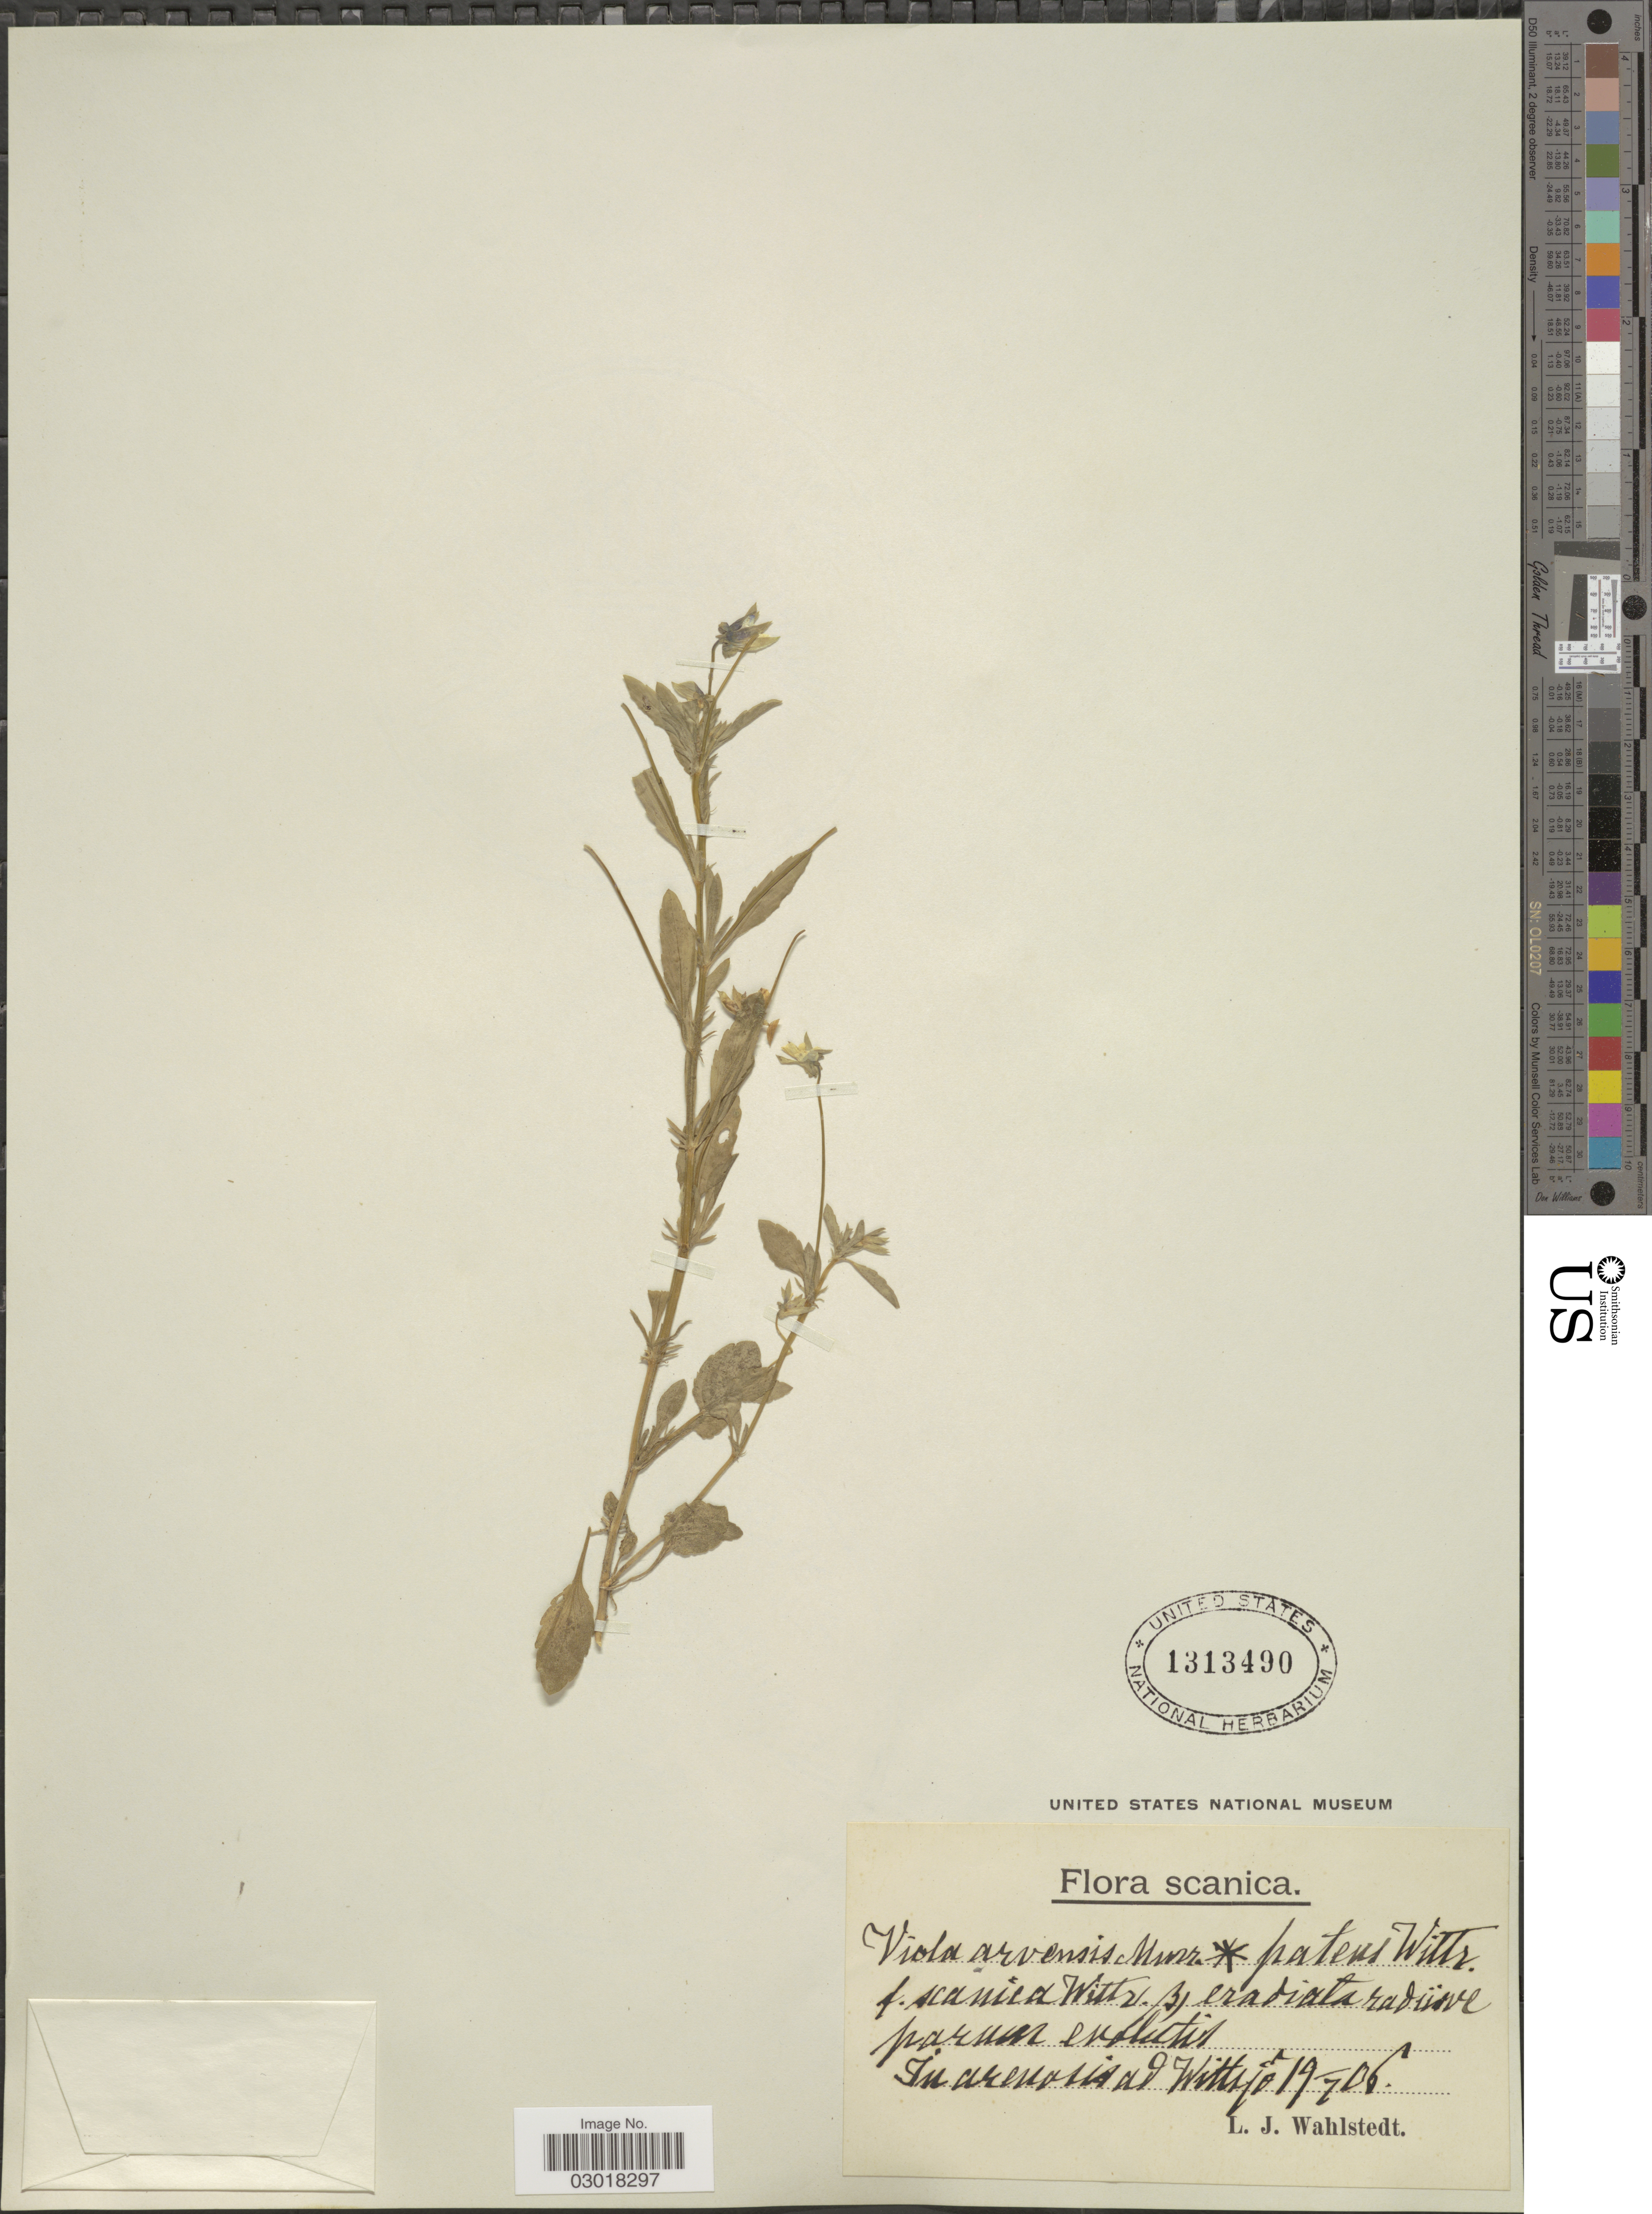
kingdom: Plantae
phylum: Tracheophyta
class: Magnoliopsida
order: Malpighiales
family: Violaceae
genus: Viola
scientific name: Viola arvensis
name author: Murray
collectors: L. J. Wahlstedt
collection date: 1906-07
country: Sweden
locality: Scanica, parneu eflutis. In arenosiss ad Wittsjo.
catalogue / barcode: US 1313490